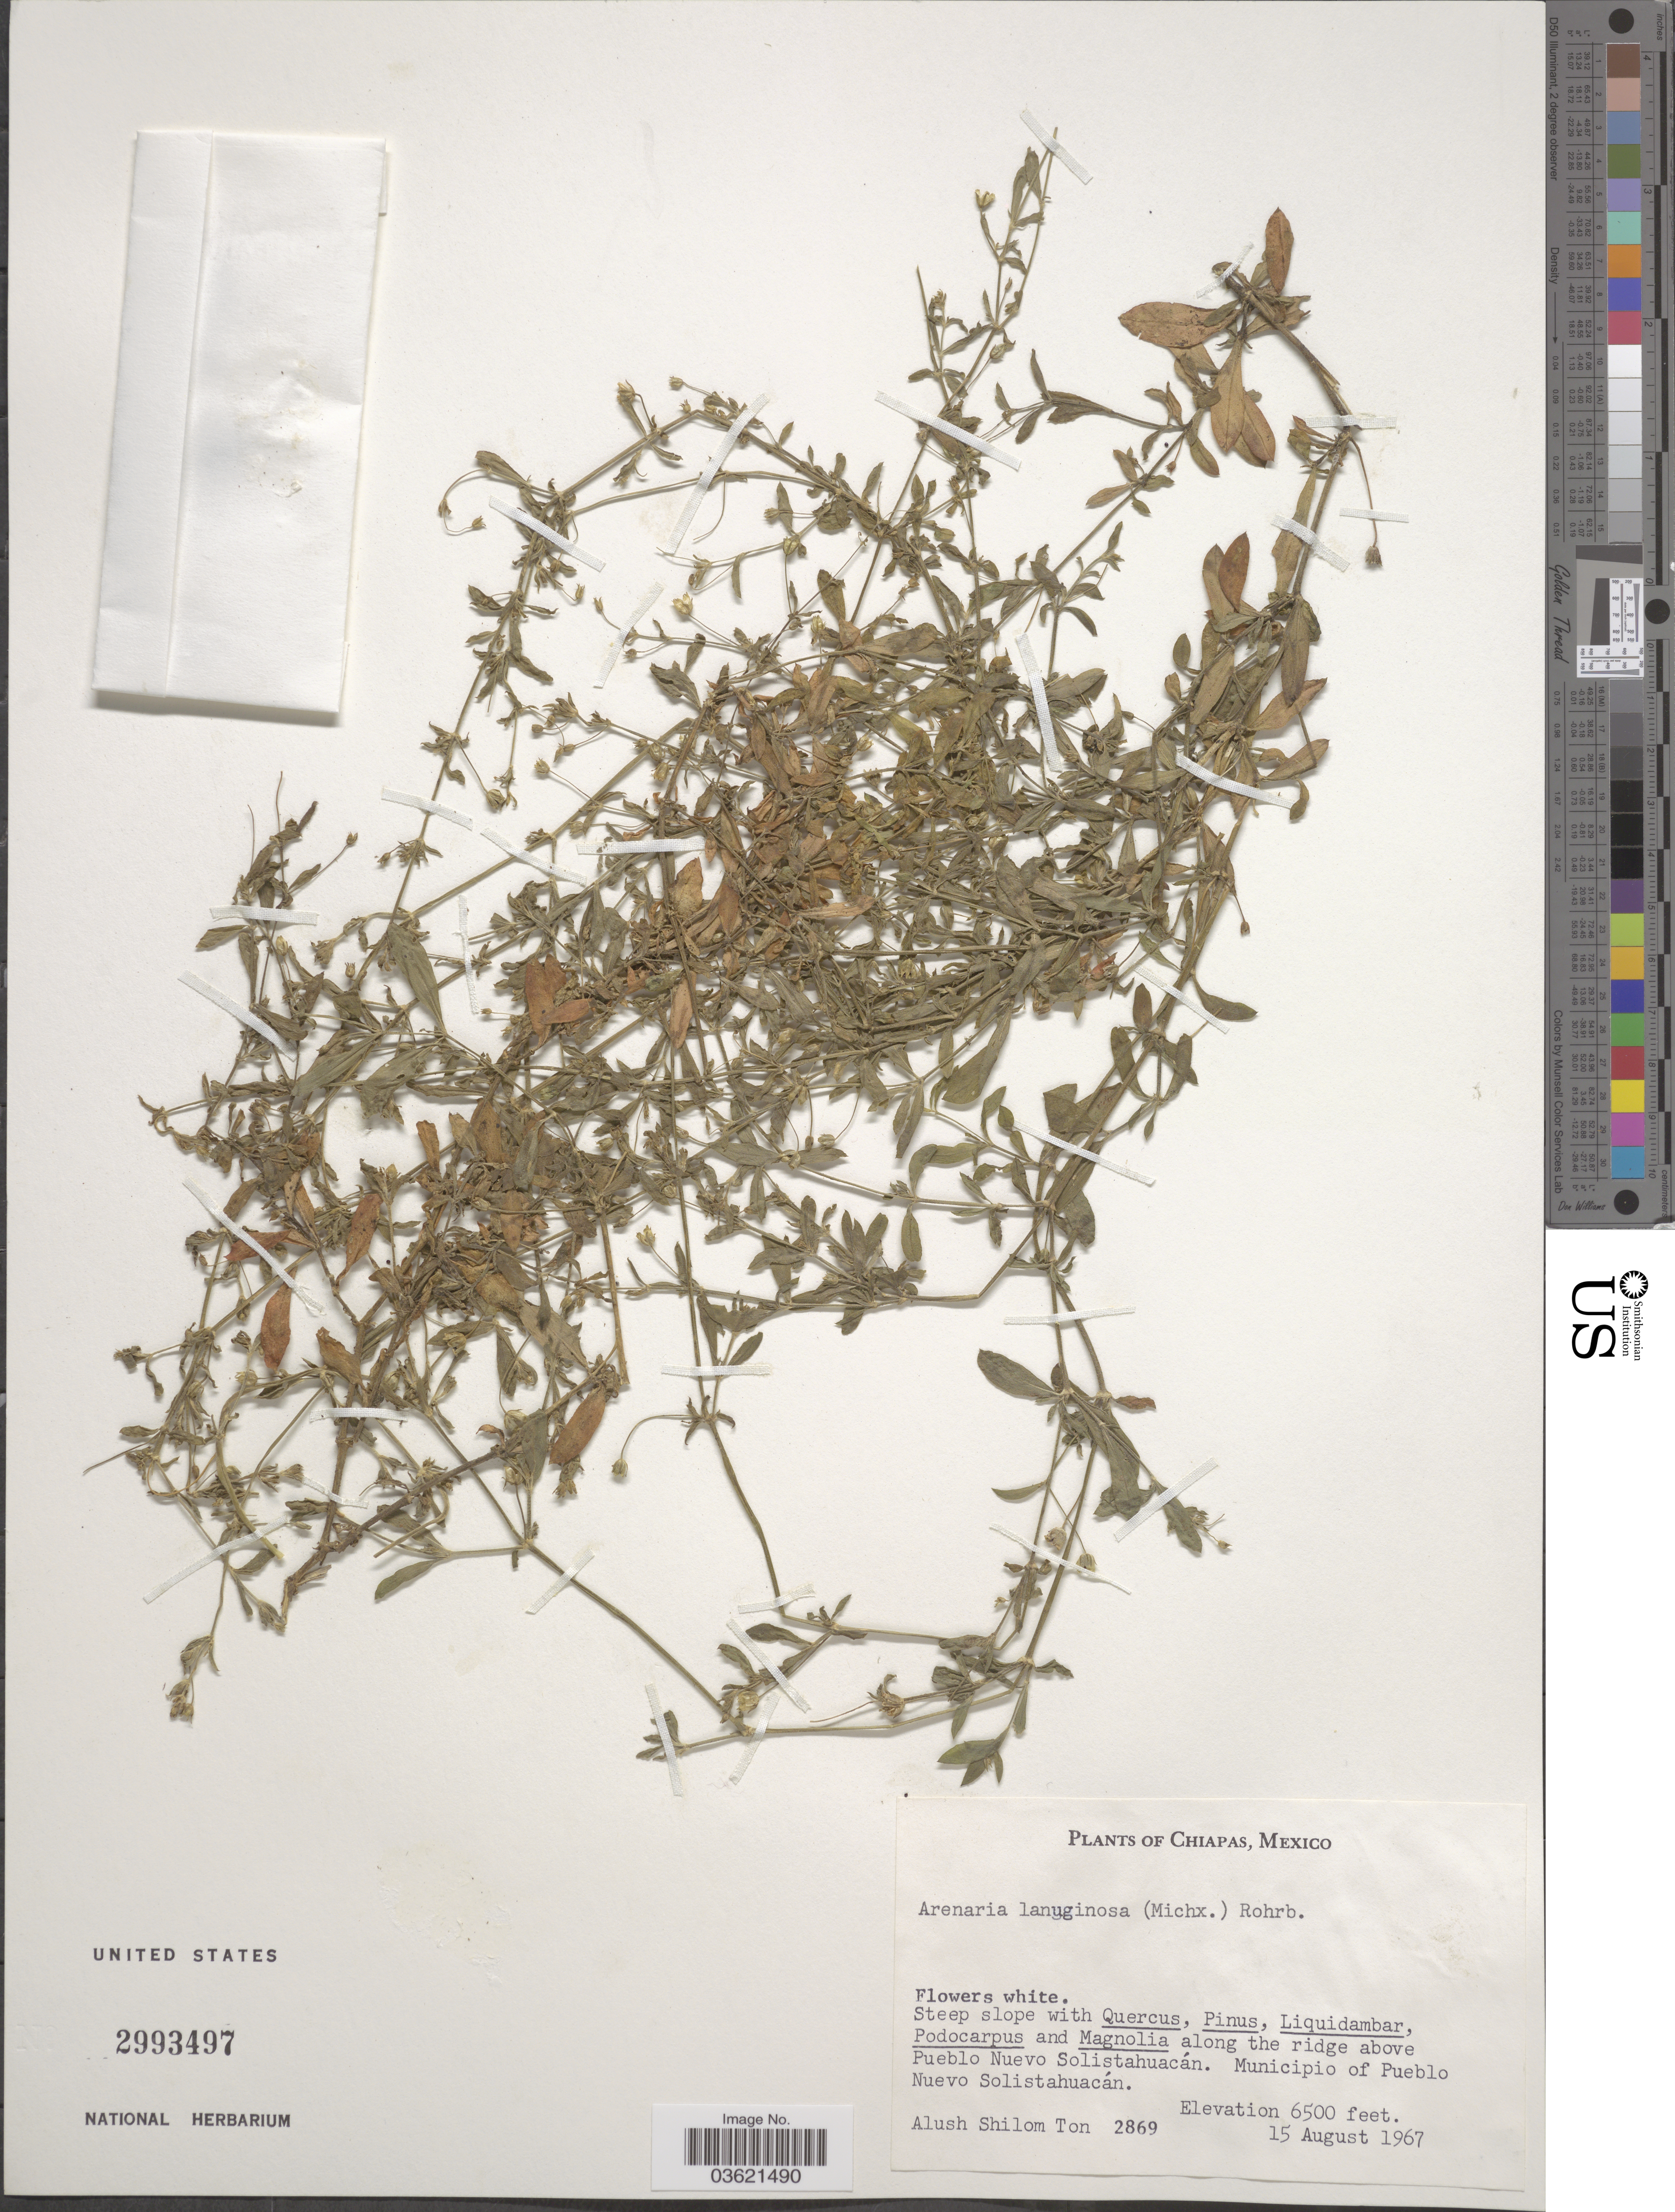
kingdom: Plantae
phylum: Tracheophyta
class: Magnoliopsida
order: Caryophyllales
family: Caryophyllaceae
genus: Arenaria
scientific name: Arenaria lanuginosa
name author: (Michx.) Rohrb.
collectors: A. M. Ton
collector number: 2869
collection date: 1967-08-15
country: Mexico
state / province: Chiapas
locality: Along the ridge above Pueblo Nuevo Solistahuacán. Municipio of Pueblo Nuevo Solistahuacán.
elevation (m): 1981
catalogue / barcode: US 2993497